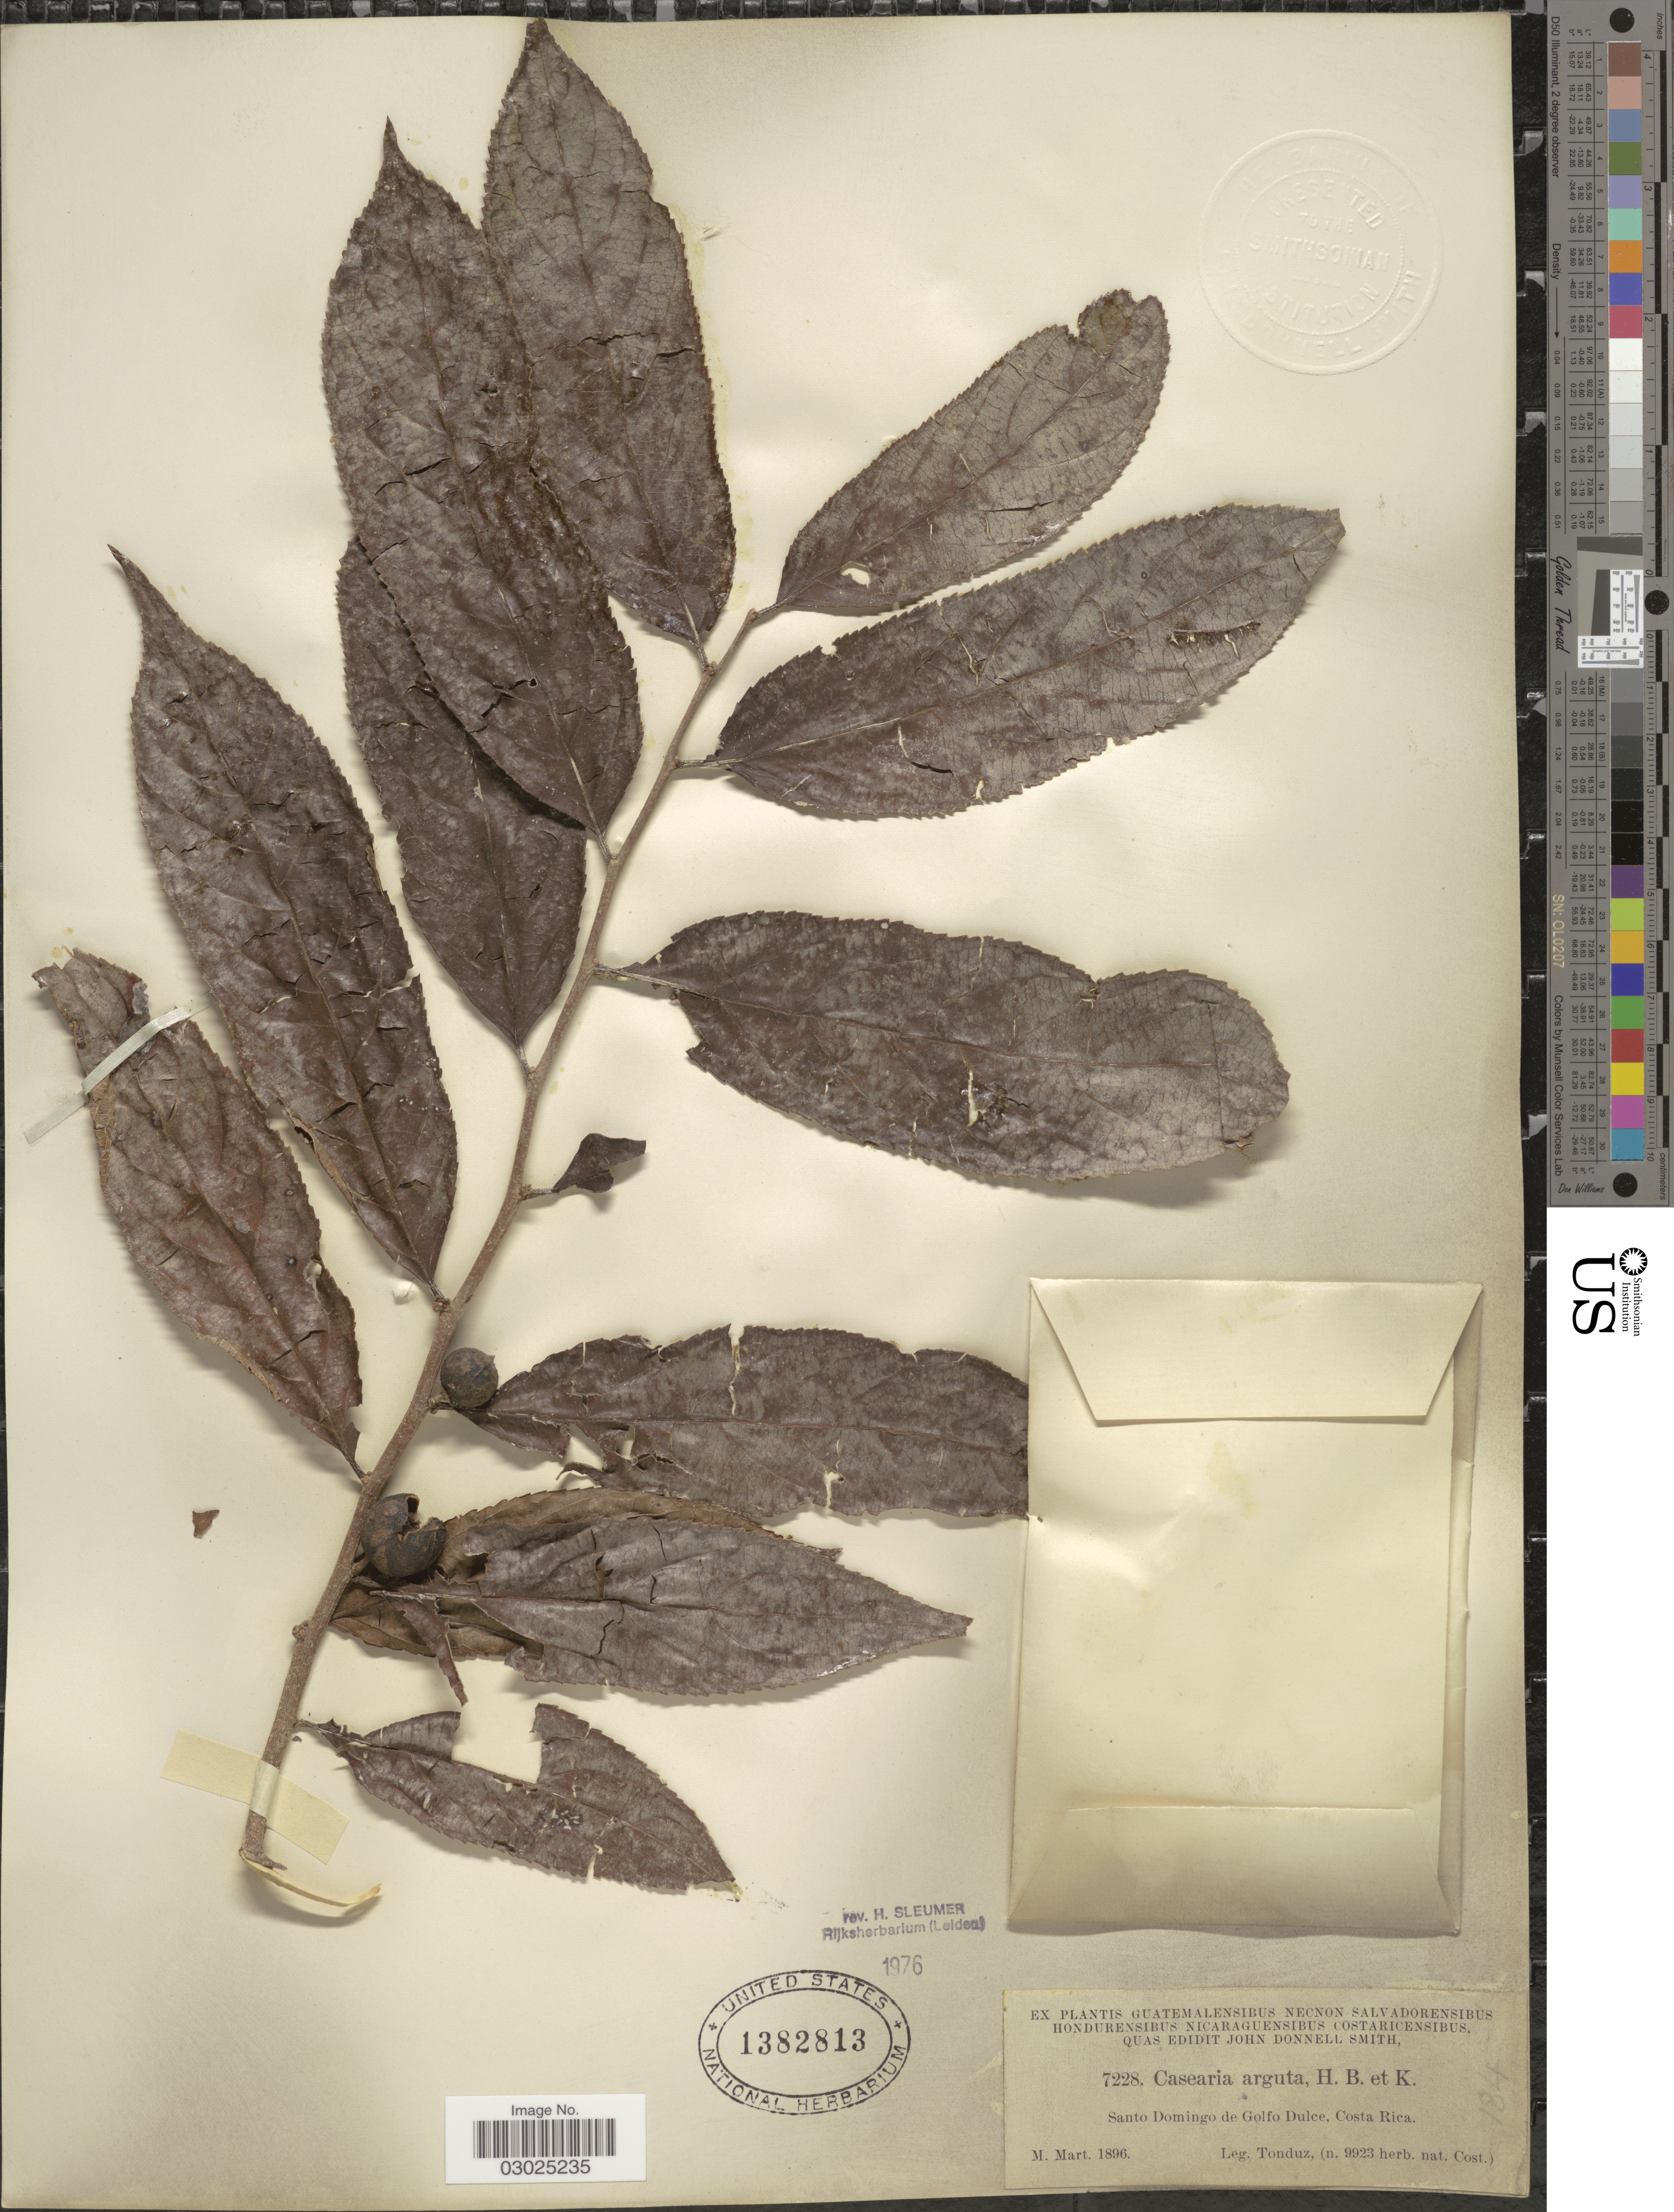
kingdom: Plantae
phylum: Tracheophyta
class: Magnoliopsida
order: Malpighiales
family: Salicaceae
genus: Casearia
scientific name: Casearia arguta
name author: Kunth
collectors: Tonduz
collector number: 7228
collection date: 1896-03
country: Costa Rica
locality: Santo Domingo de Golfo Dulce.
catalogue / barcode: US 1382813